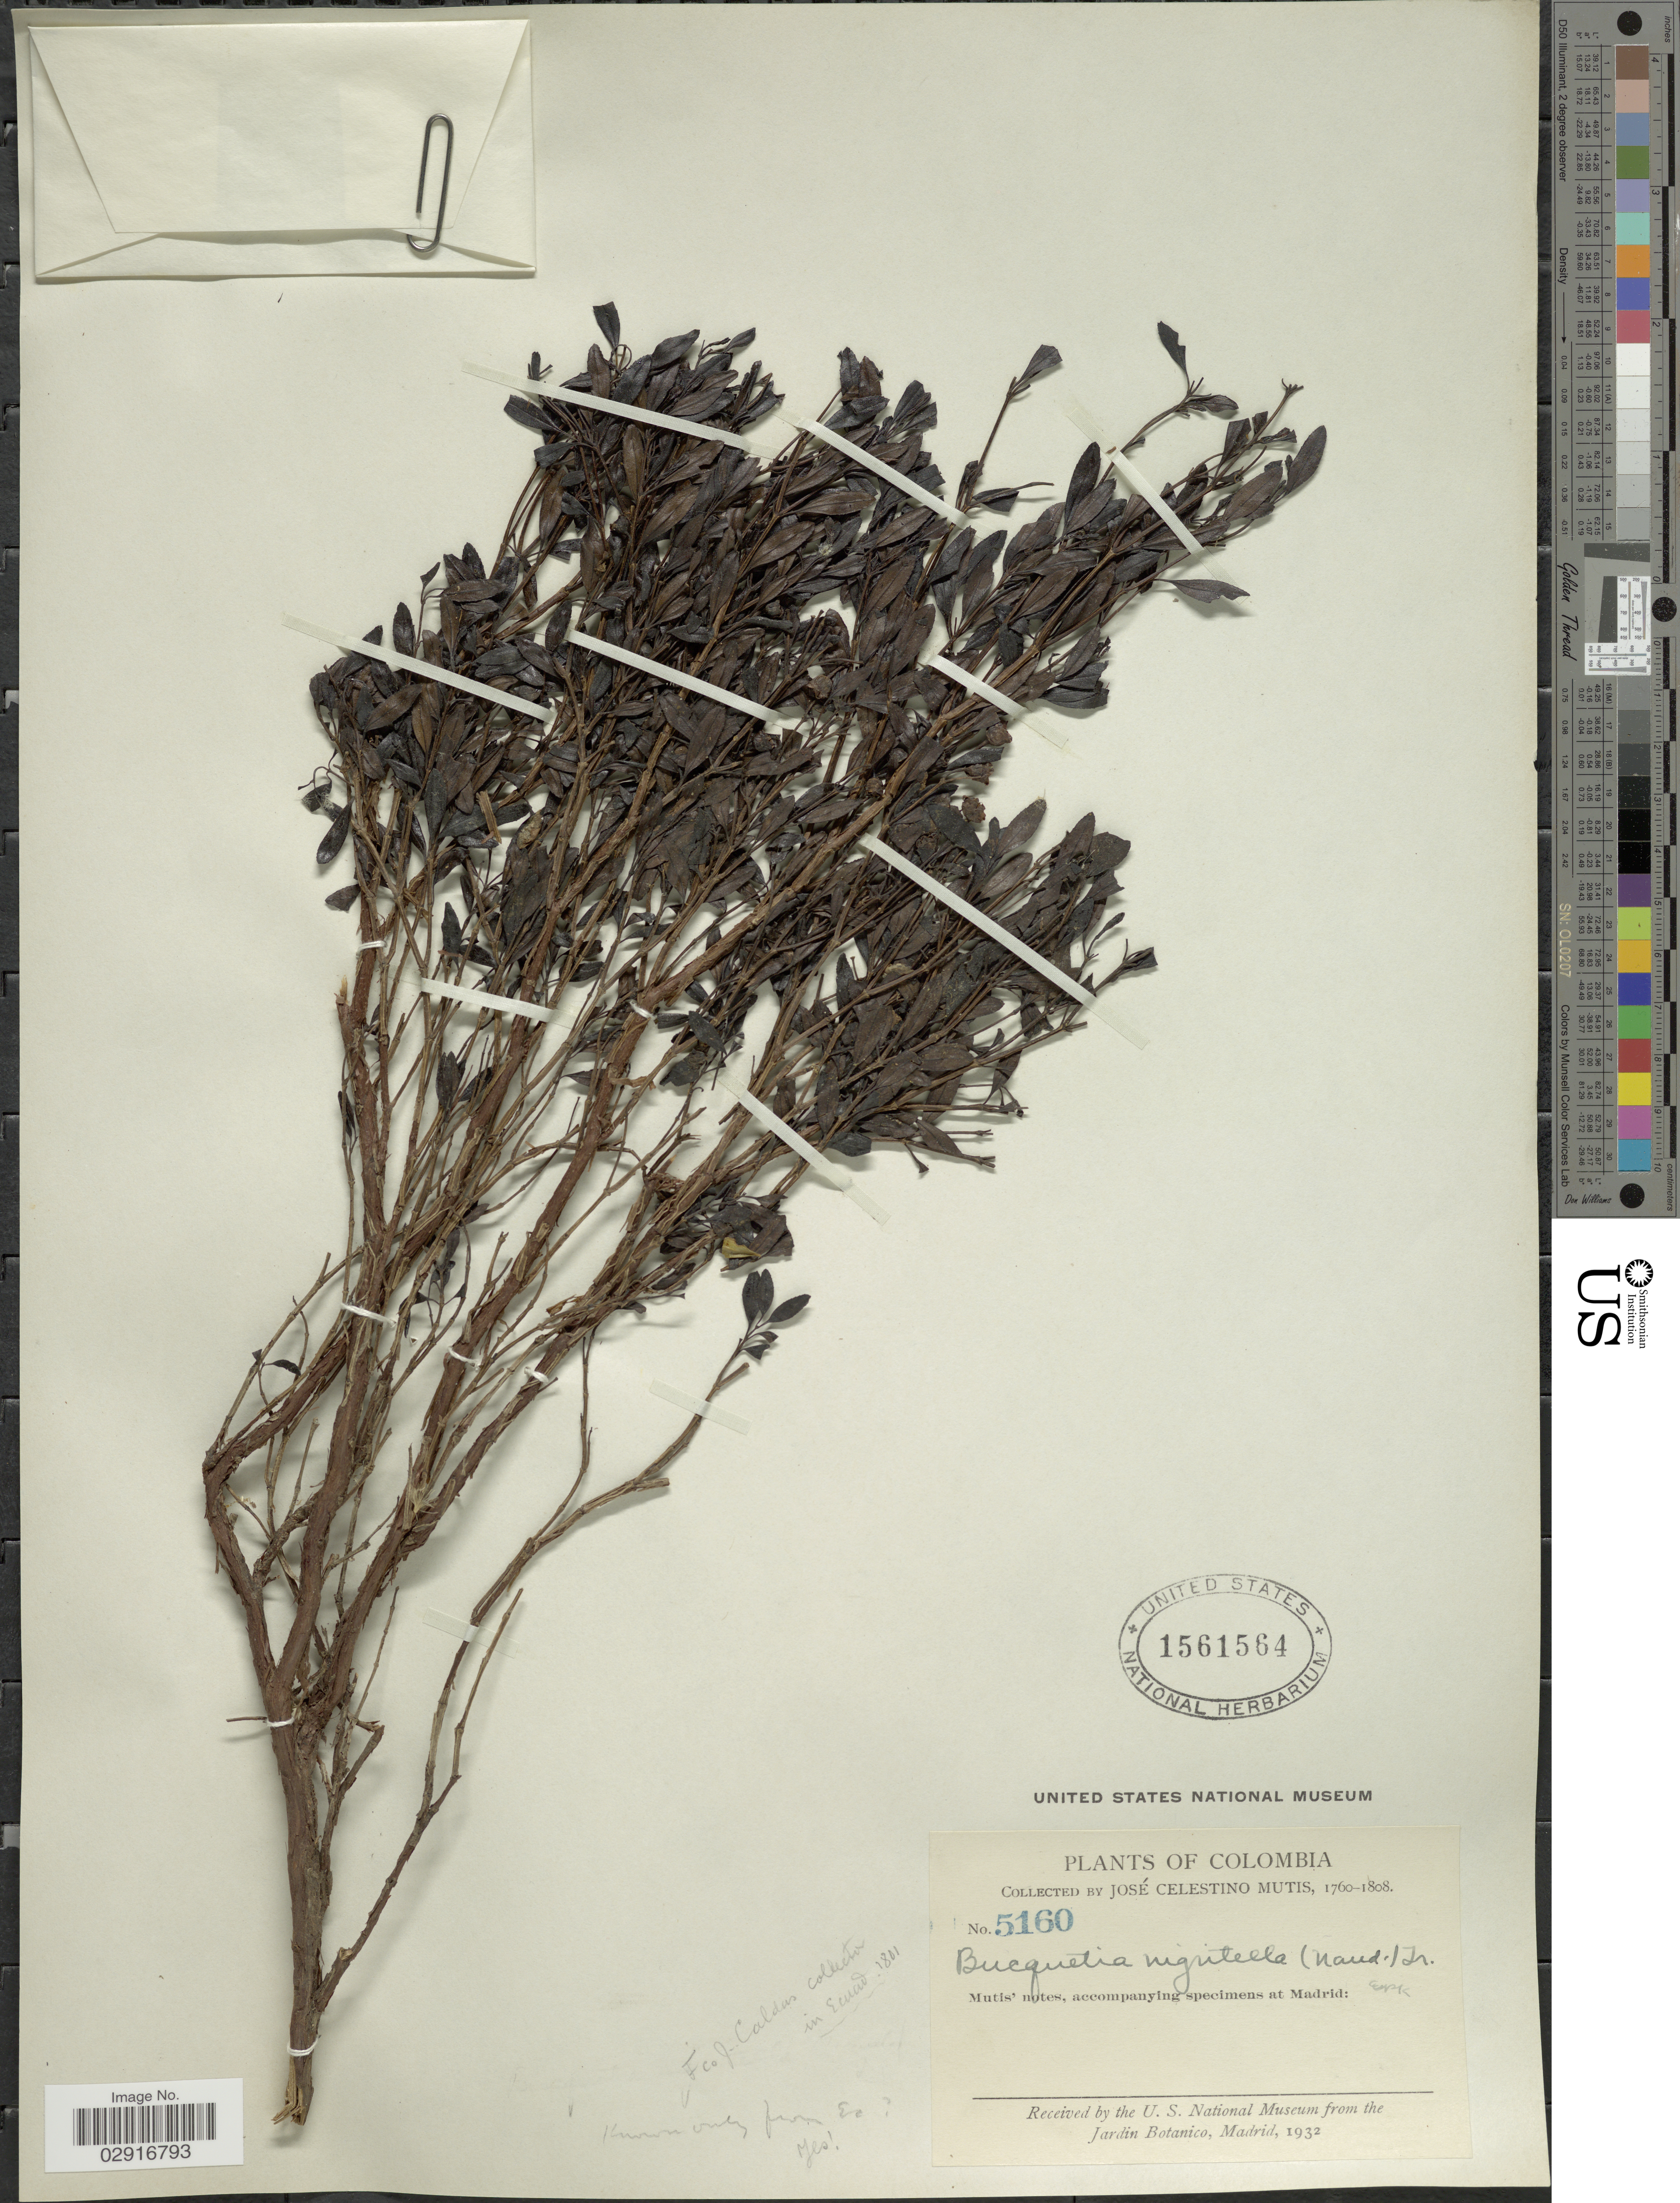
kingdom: Plantae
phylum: Tracheophyta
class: Magnoliopsida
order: Myrtales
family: Melastomataceae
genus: Bucquetia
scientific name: Bucquetia nigritella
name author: (Naudin) Triana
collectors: J. C. B. Mutis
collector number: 5160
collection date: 1760/1808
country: Colombia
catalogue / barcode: US 1561564